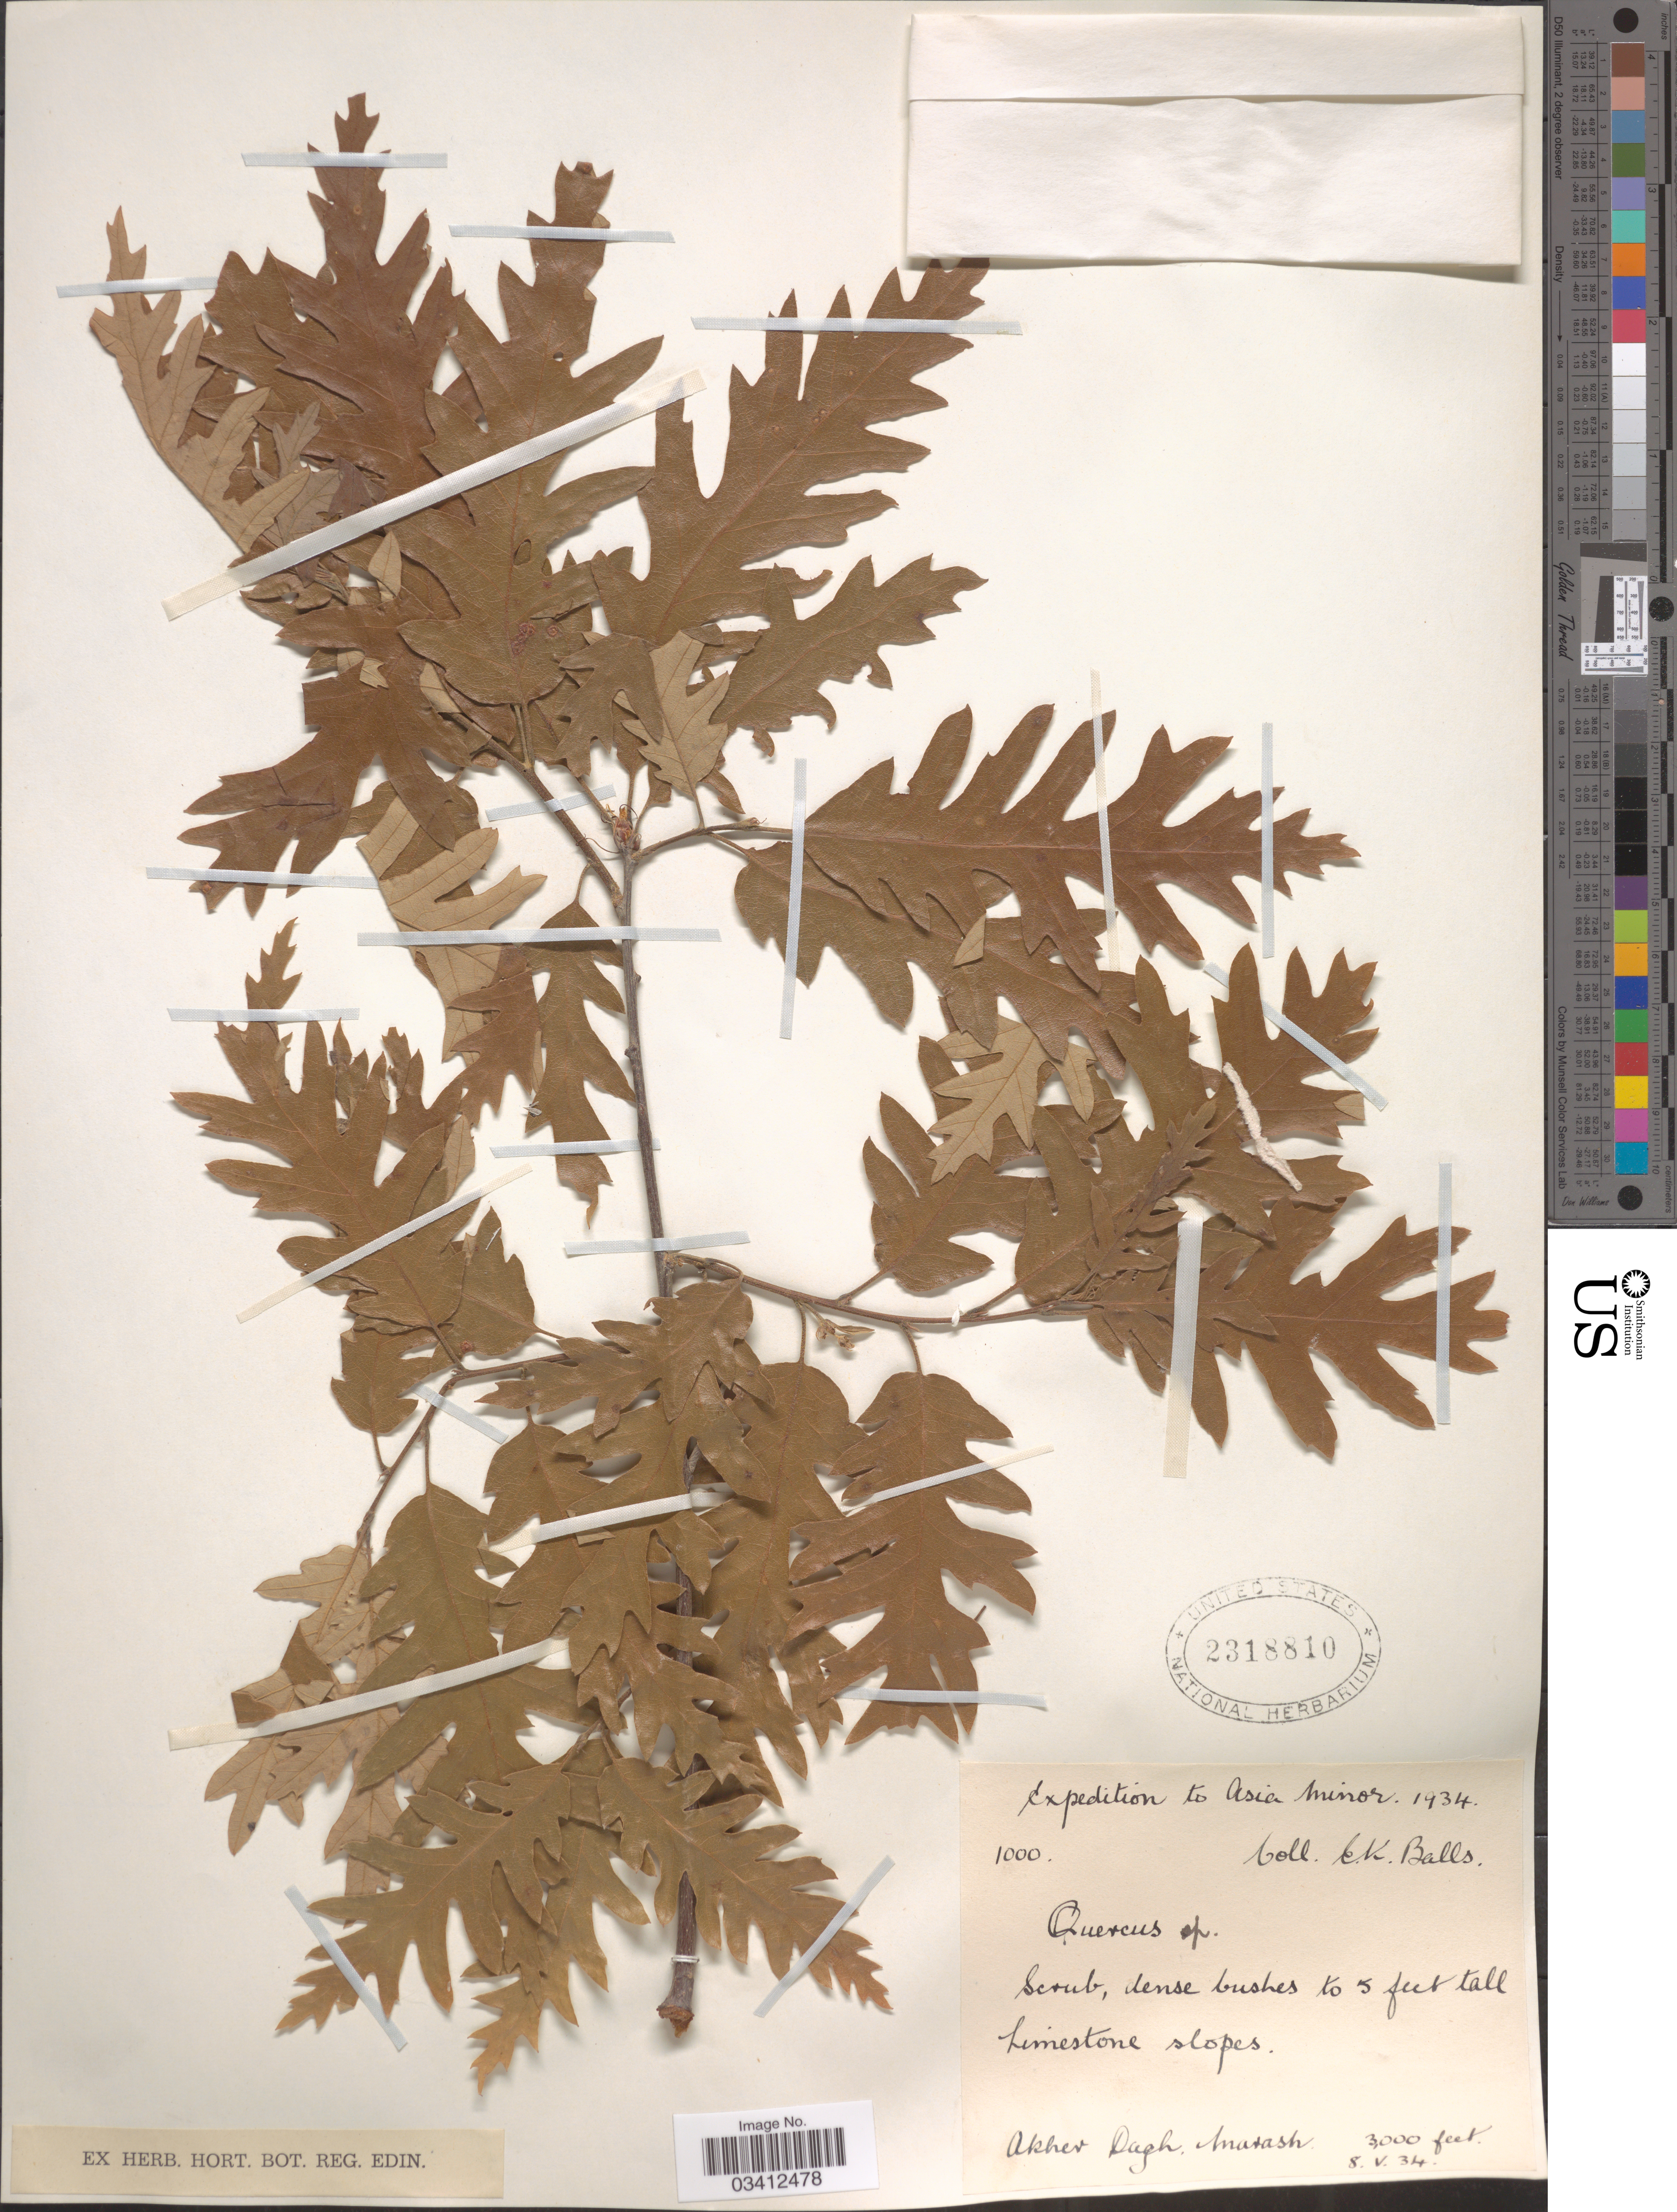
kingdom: Plantae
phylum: Tracheophyta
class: Magnoliopsida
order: Fagales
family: Fagaceae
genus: Quercus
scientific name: Quercus cerris var. cerris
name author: L.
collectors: E. K. Balls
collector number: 1000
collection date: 1934-05-08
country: Turkey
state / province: Kahramanmaras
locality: Asia Minor. Akher Dagh. Marash.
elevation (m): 914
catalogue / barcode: US 2318810